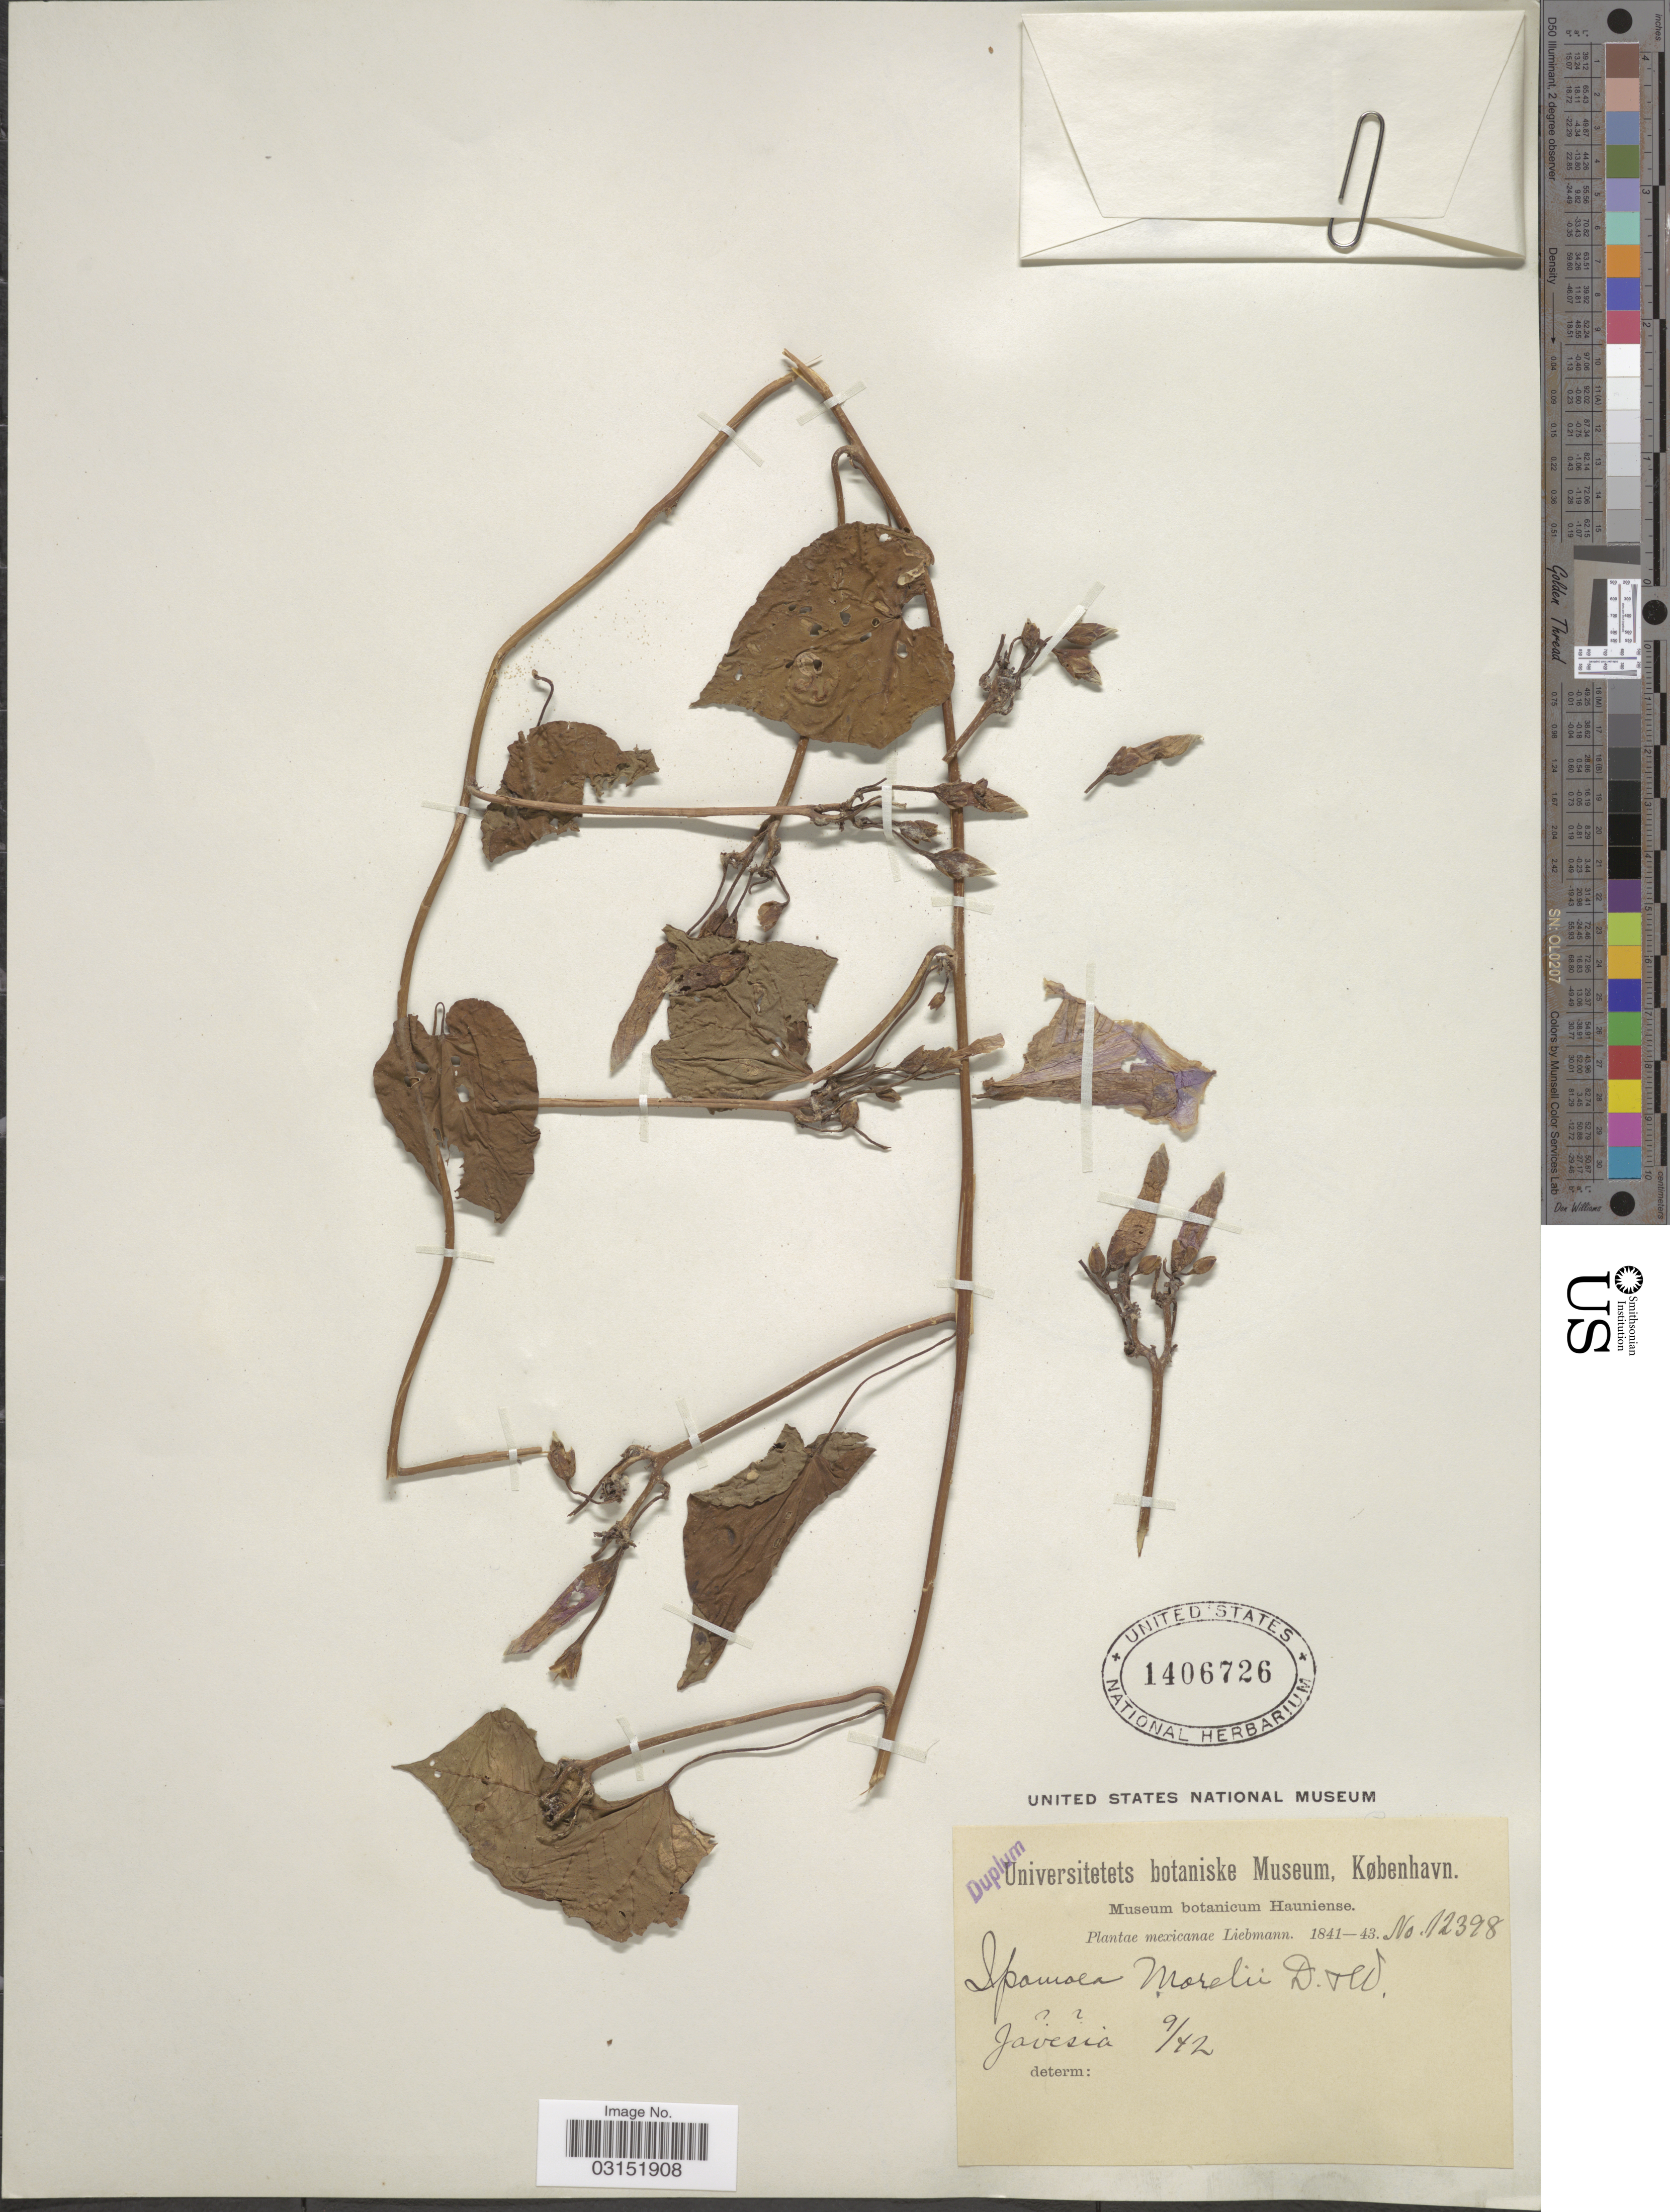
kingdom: Plantae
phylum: Tracheophyta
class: Magnoliopsida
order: Solanales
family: Convolvulaceae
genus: Ipomoea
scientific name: Ipomoea sp.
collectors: Liebmann, --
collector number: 12398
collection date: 1842-09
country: Mexico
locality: Javesia.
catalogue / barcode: US 1406726